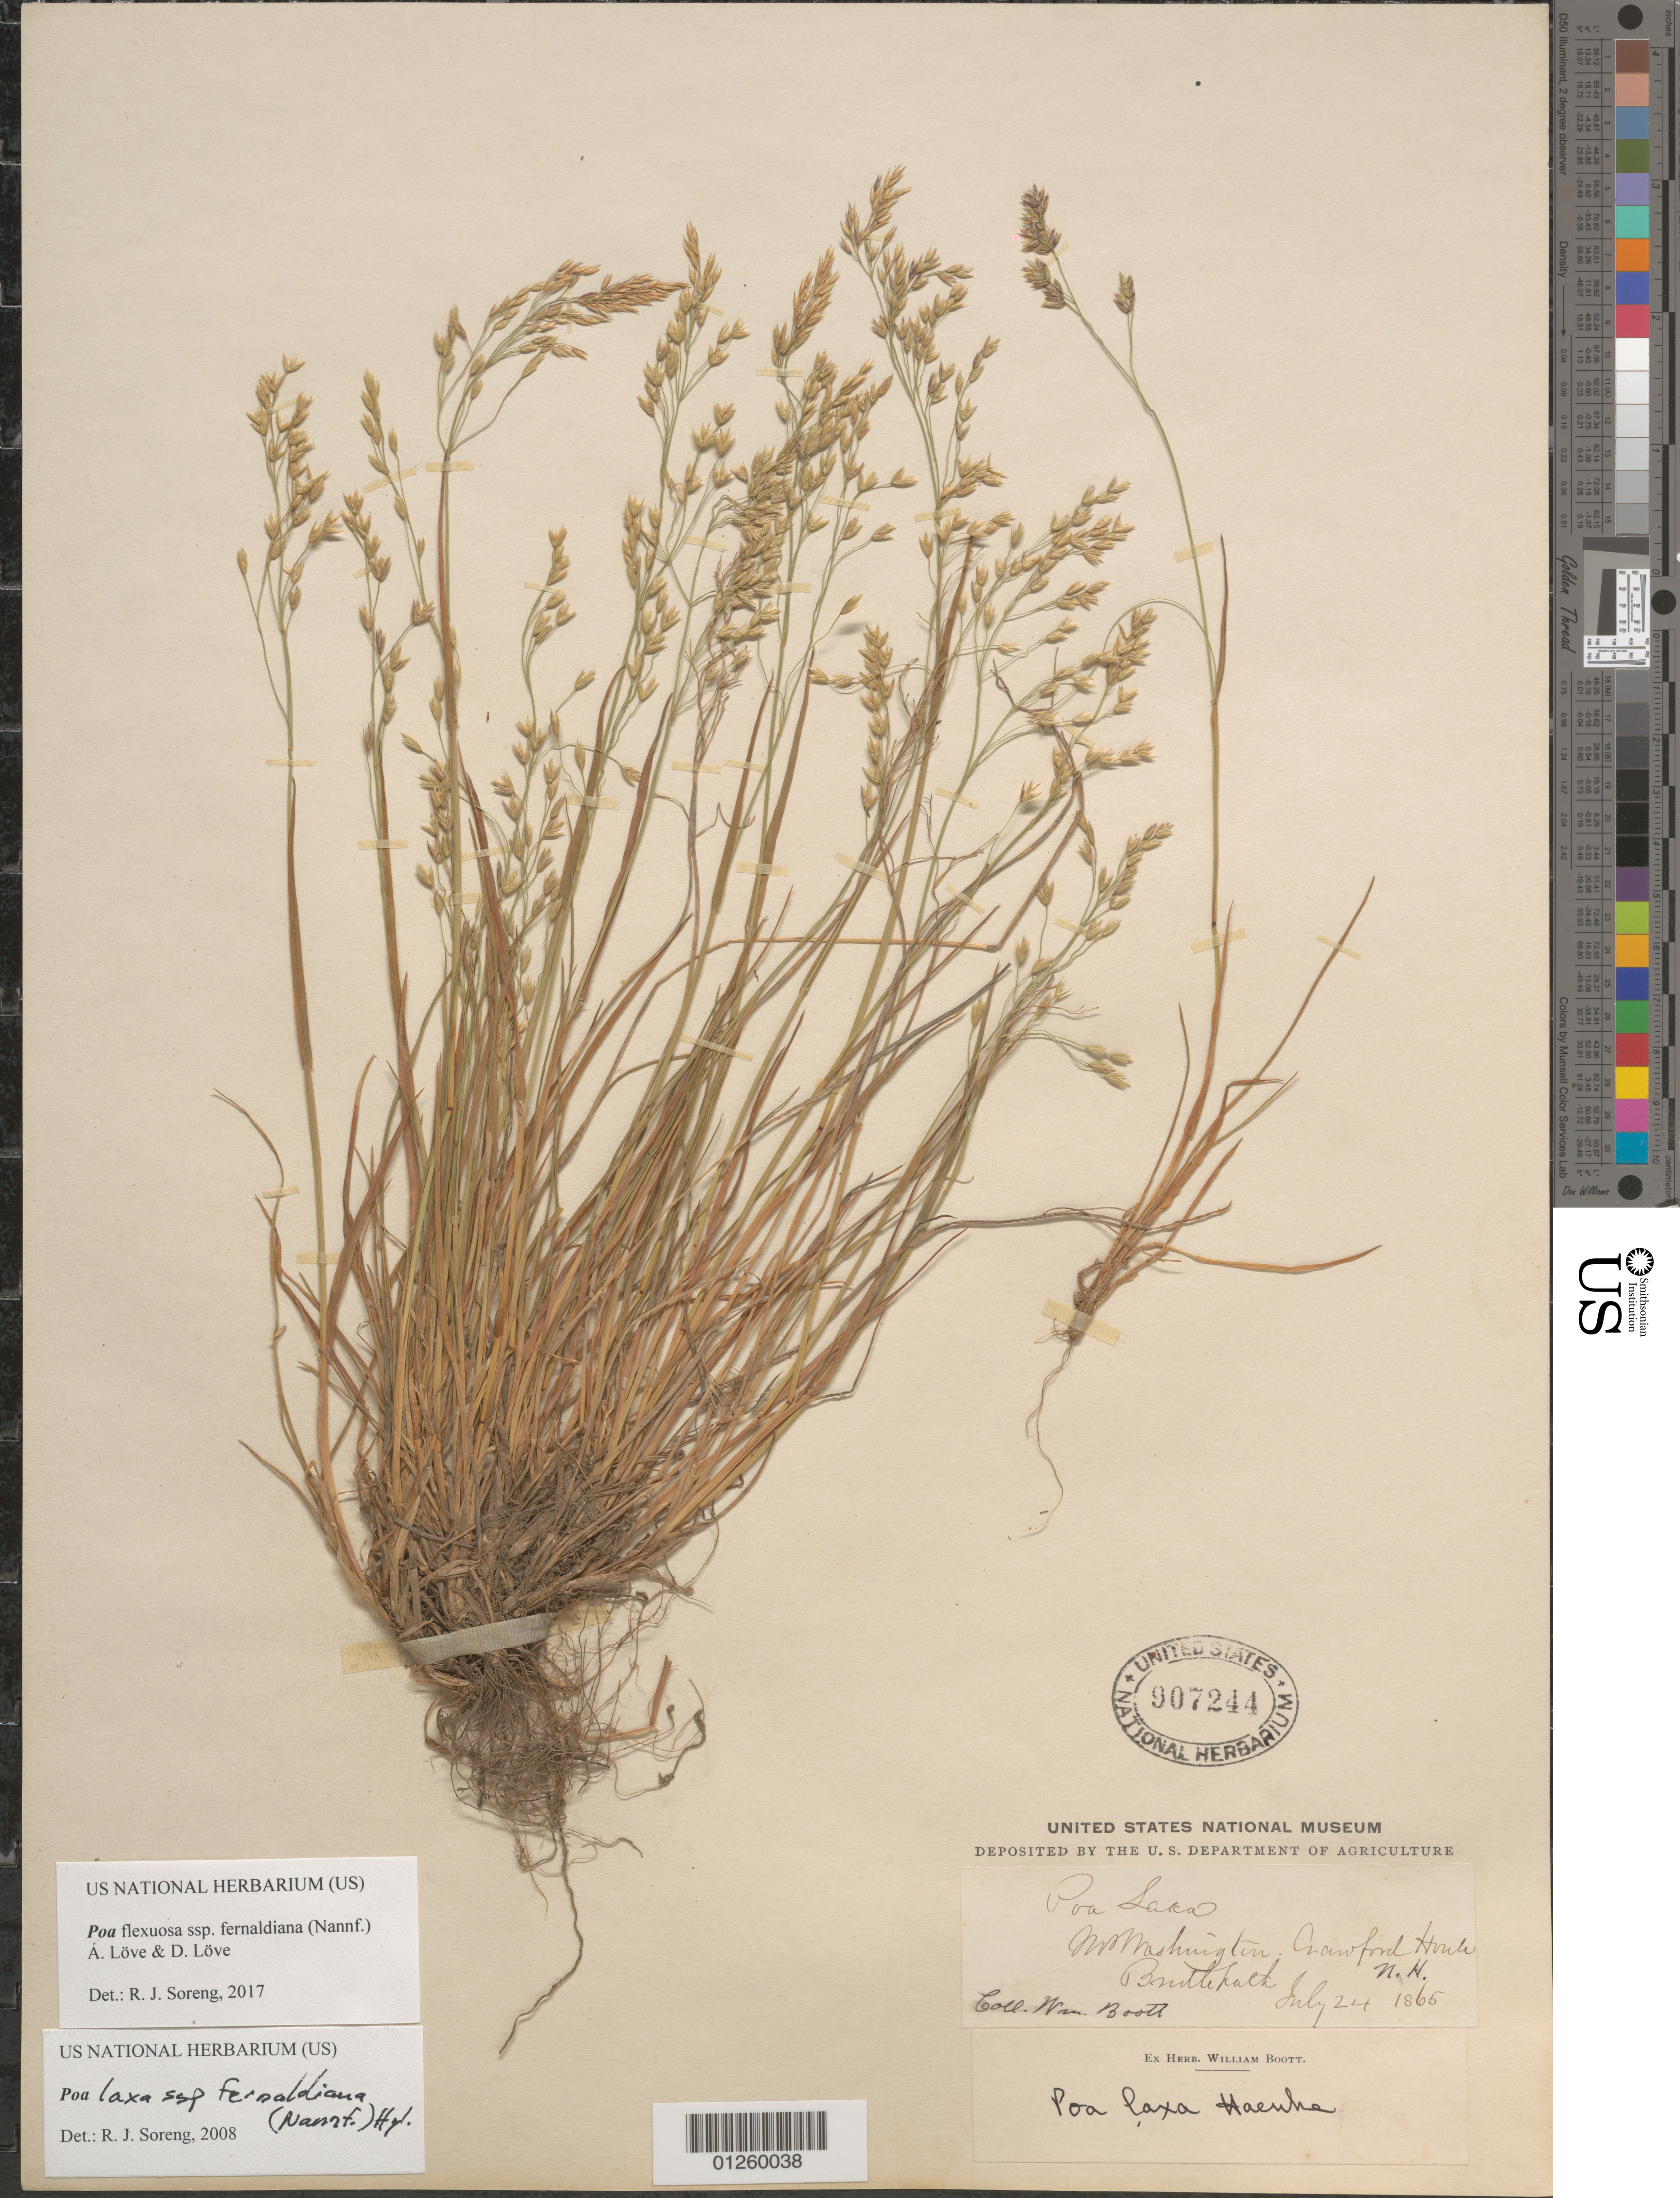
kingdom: Plantae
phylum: Tracheophyta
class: Liliopsida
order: Poales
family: Poaceae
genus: Poa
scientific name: Poa flexuosa Sm. subsp. fernaldiana (Nannf.) Á. Löve & D. Löve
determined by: Soreng, Robert J., Research Associate (BOT), Smithsonian Institution - National Museum of Natural History (UNITED STATES)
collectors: W. Boott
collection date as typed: July 24, 1865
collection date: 1865-07-24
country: United States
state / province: New Hampshire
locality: Mt. Washington. N. H.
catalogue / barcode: US 907244